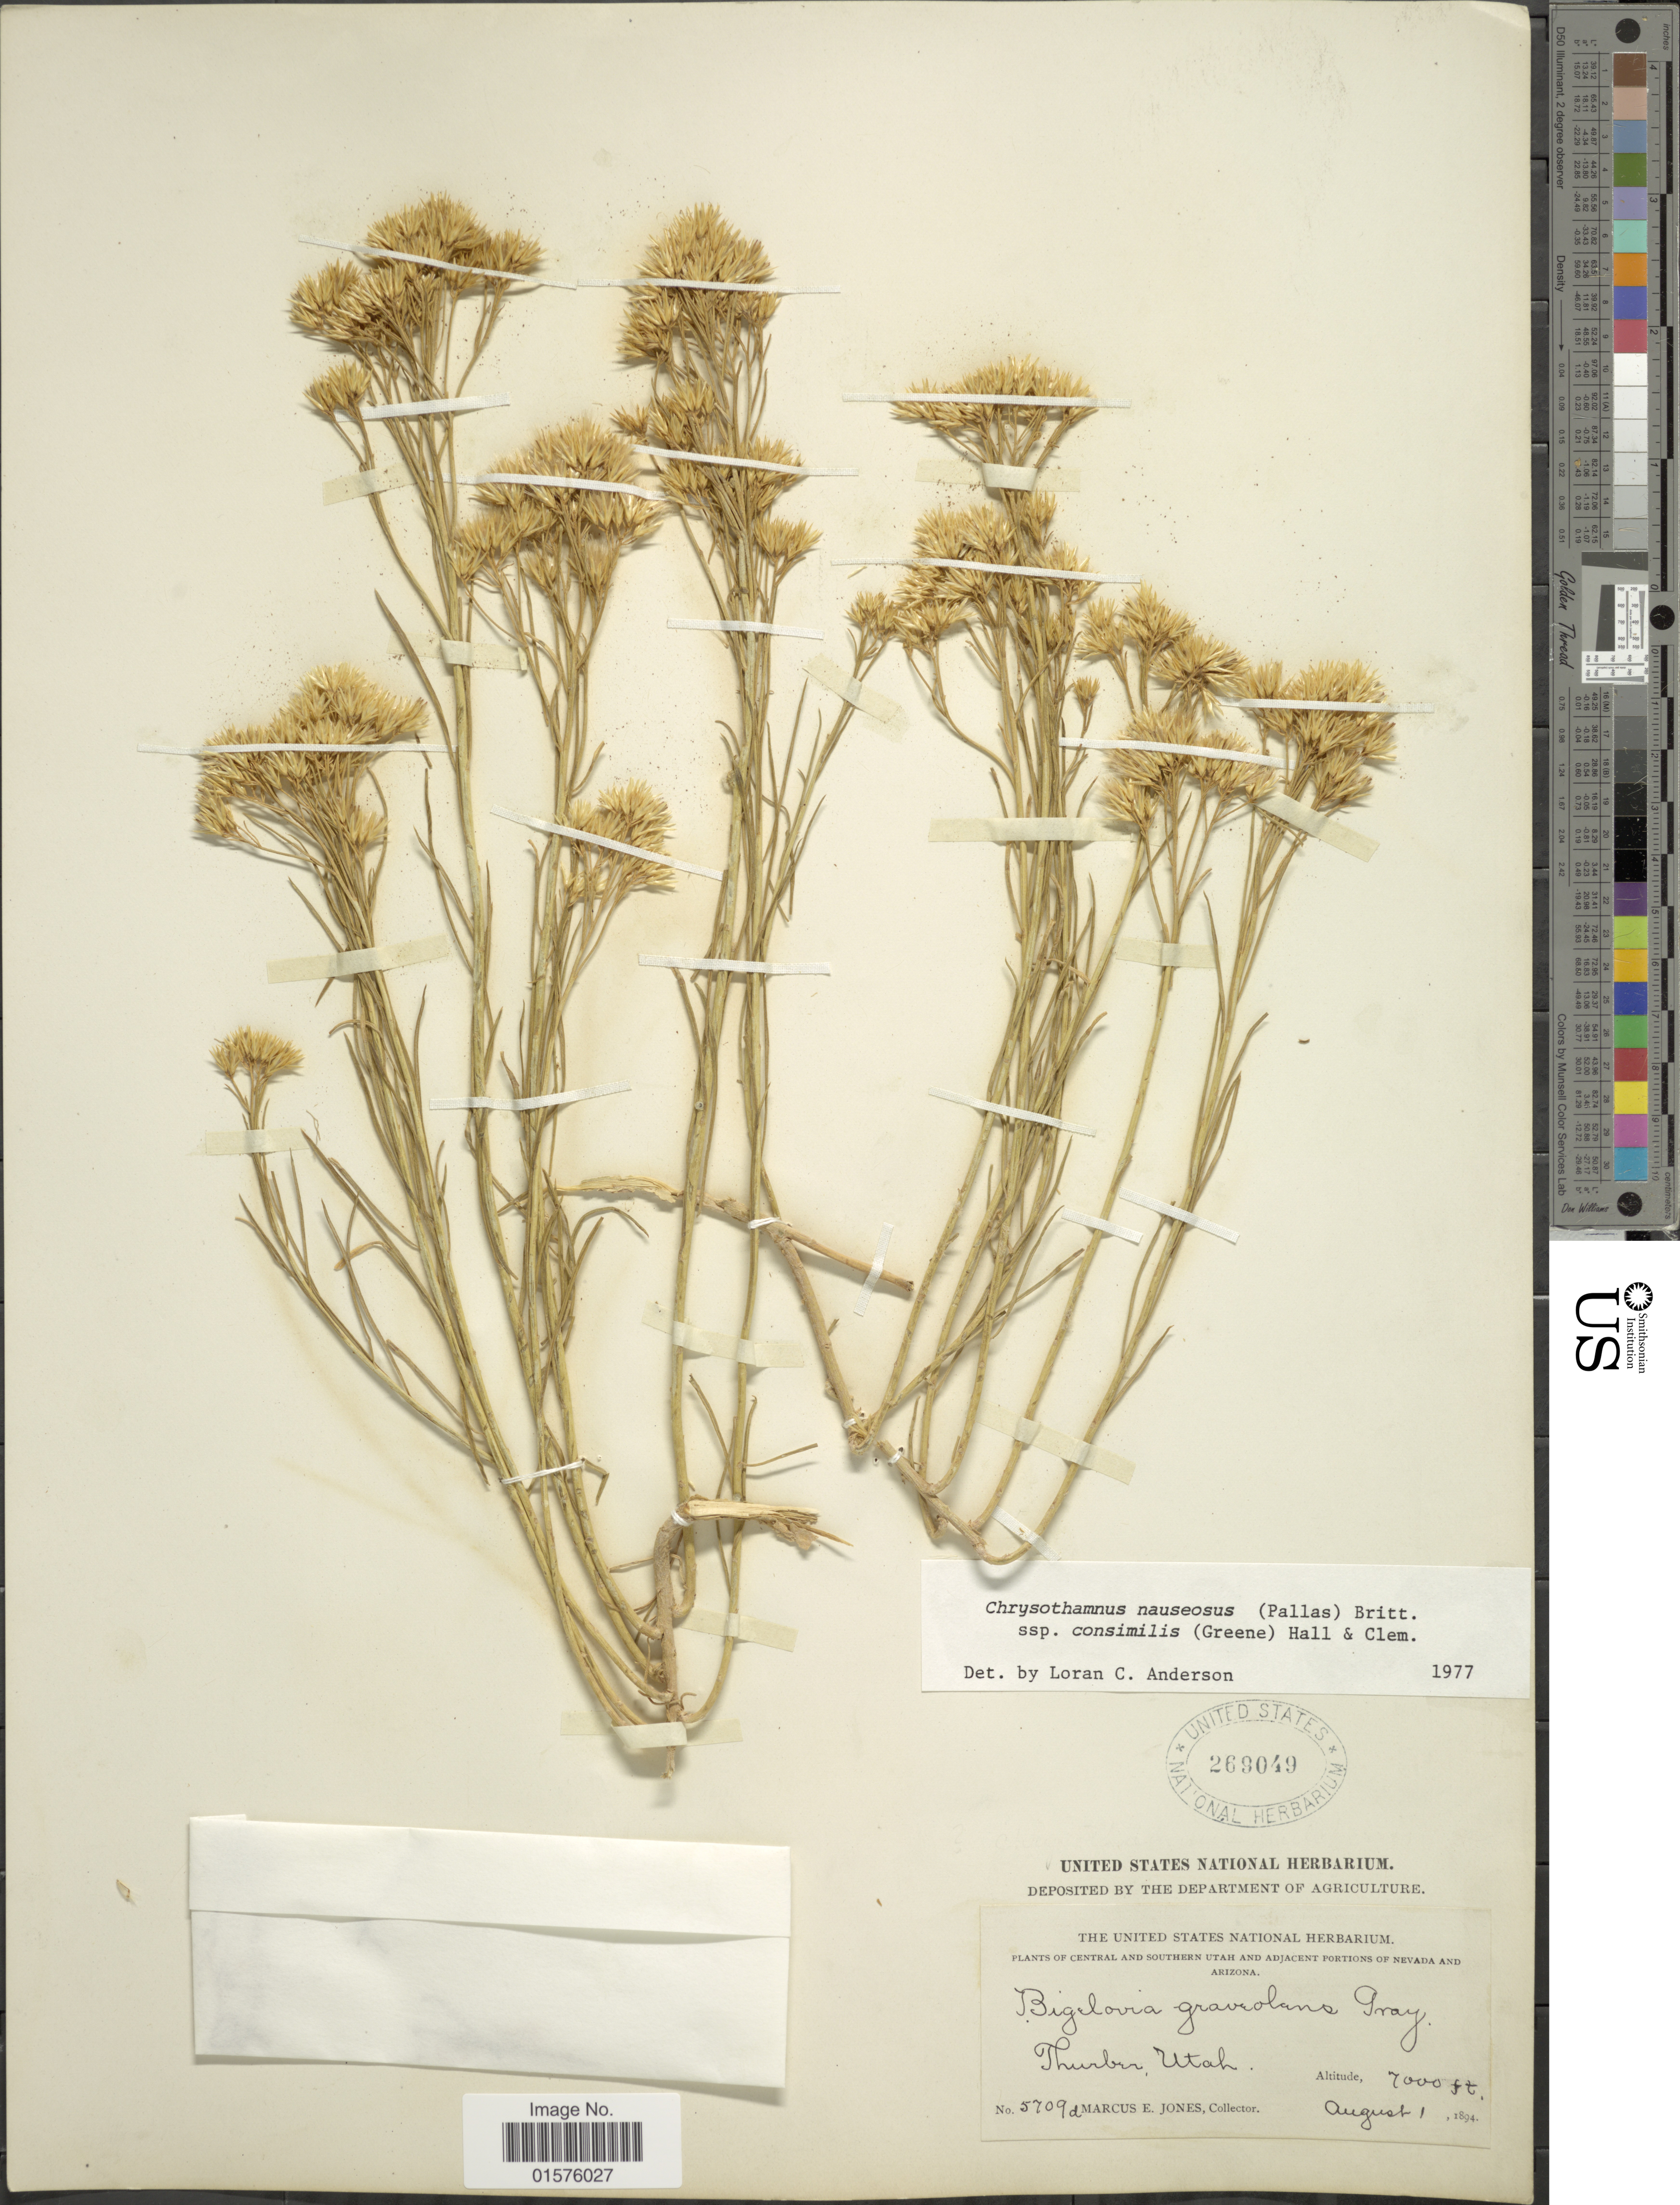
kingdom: Plantae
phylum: Tracheophyta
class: Magnoliopsida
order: Asterales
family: Asteraceae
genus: Ericameria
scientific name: Ericameria nauseosa var. oreophila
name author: (A. Nelson) G.L. Nesom & G.I. Baird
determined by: Urbatsch, Lowell E., Curator (LSU), Louisiana State University (UNITED STATES)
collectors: M. E. Jones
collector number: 5709d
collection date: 1894-08-01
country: United States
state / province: Utah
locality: Central and southern Utah and adjacent portions of Nevada and Arizona, Thurber, Utah.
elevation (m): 2134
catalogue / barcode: US 269049